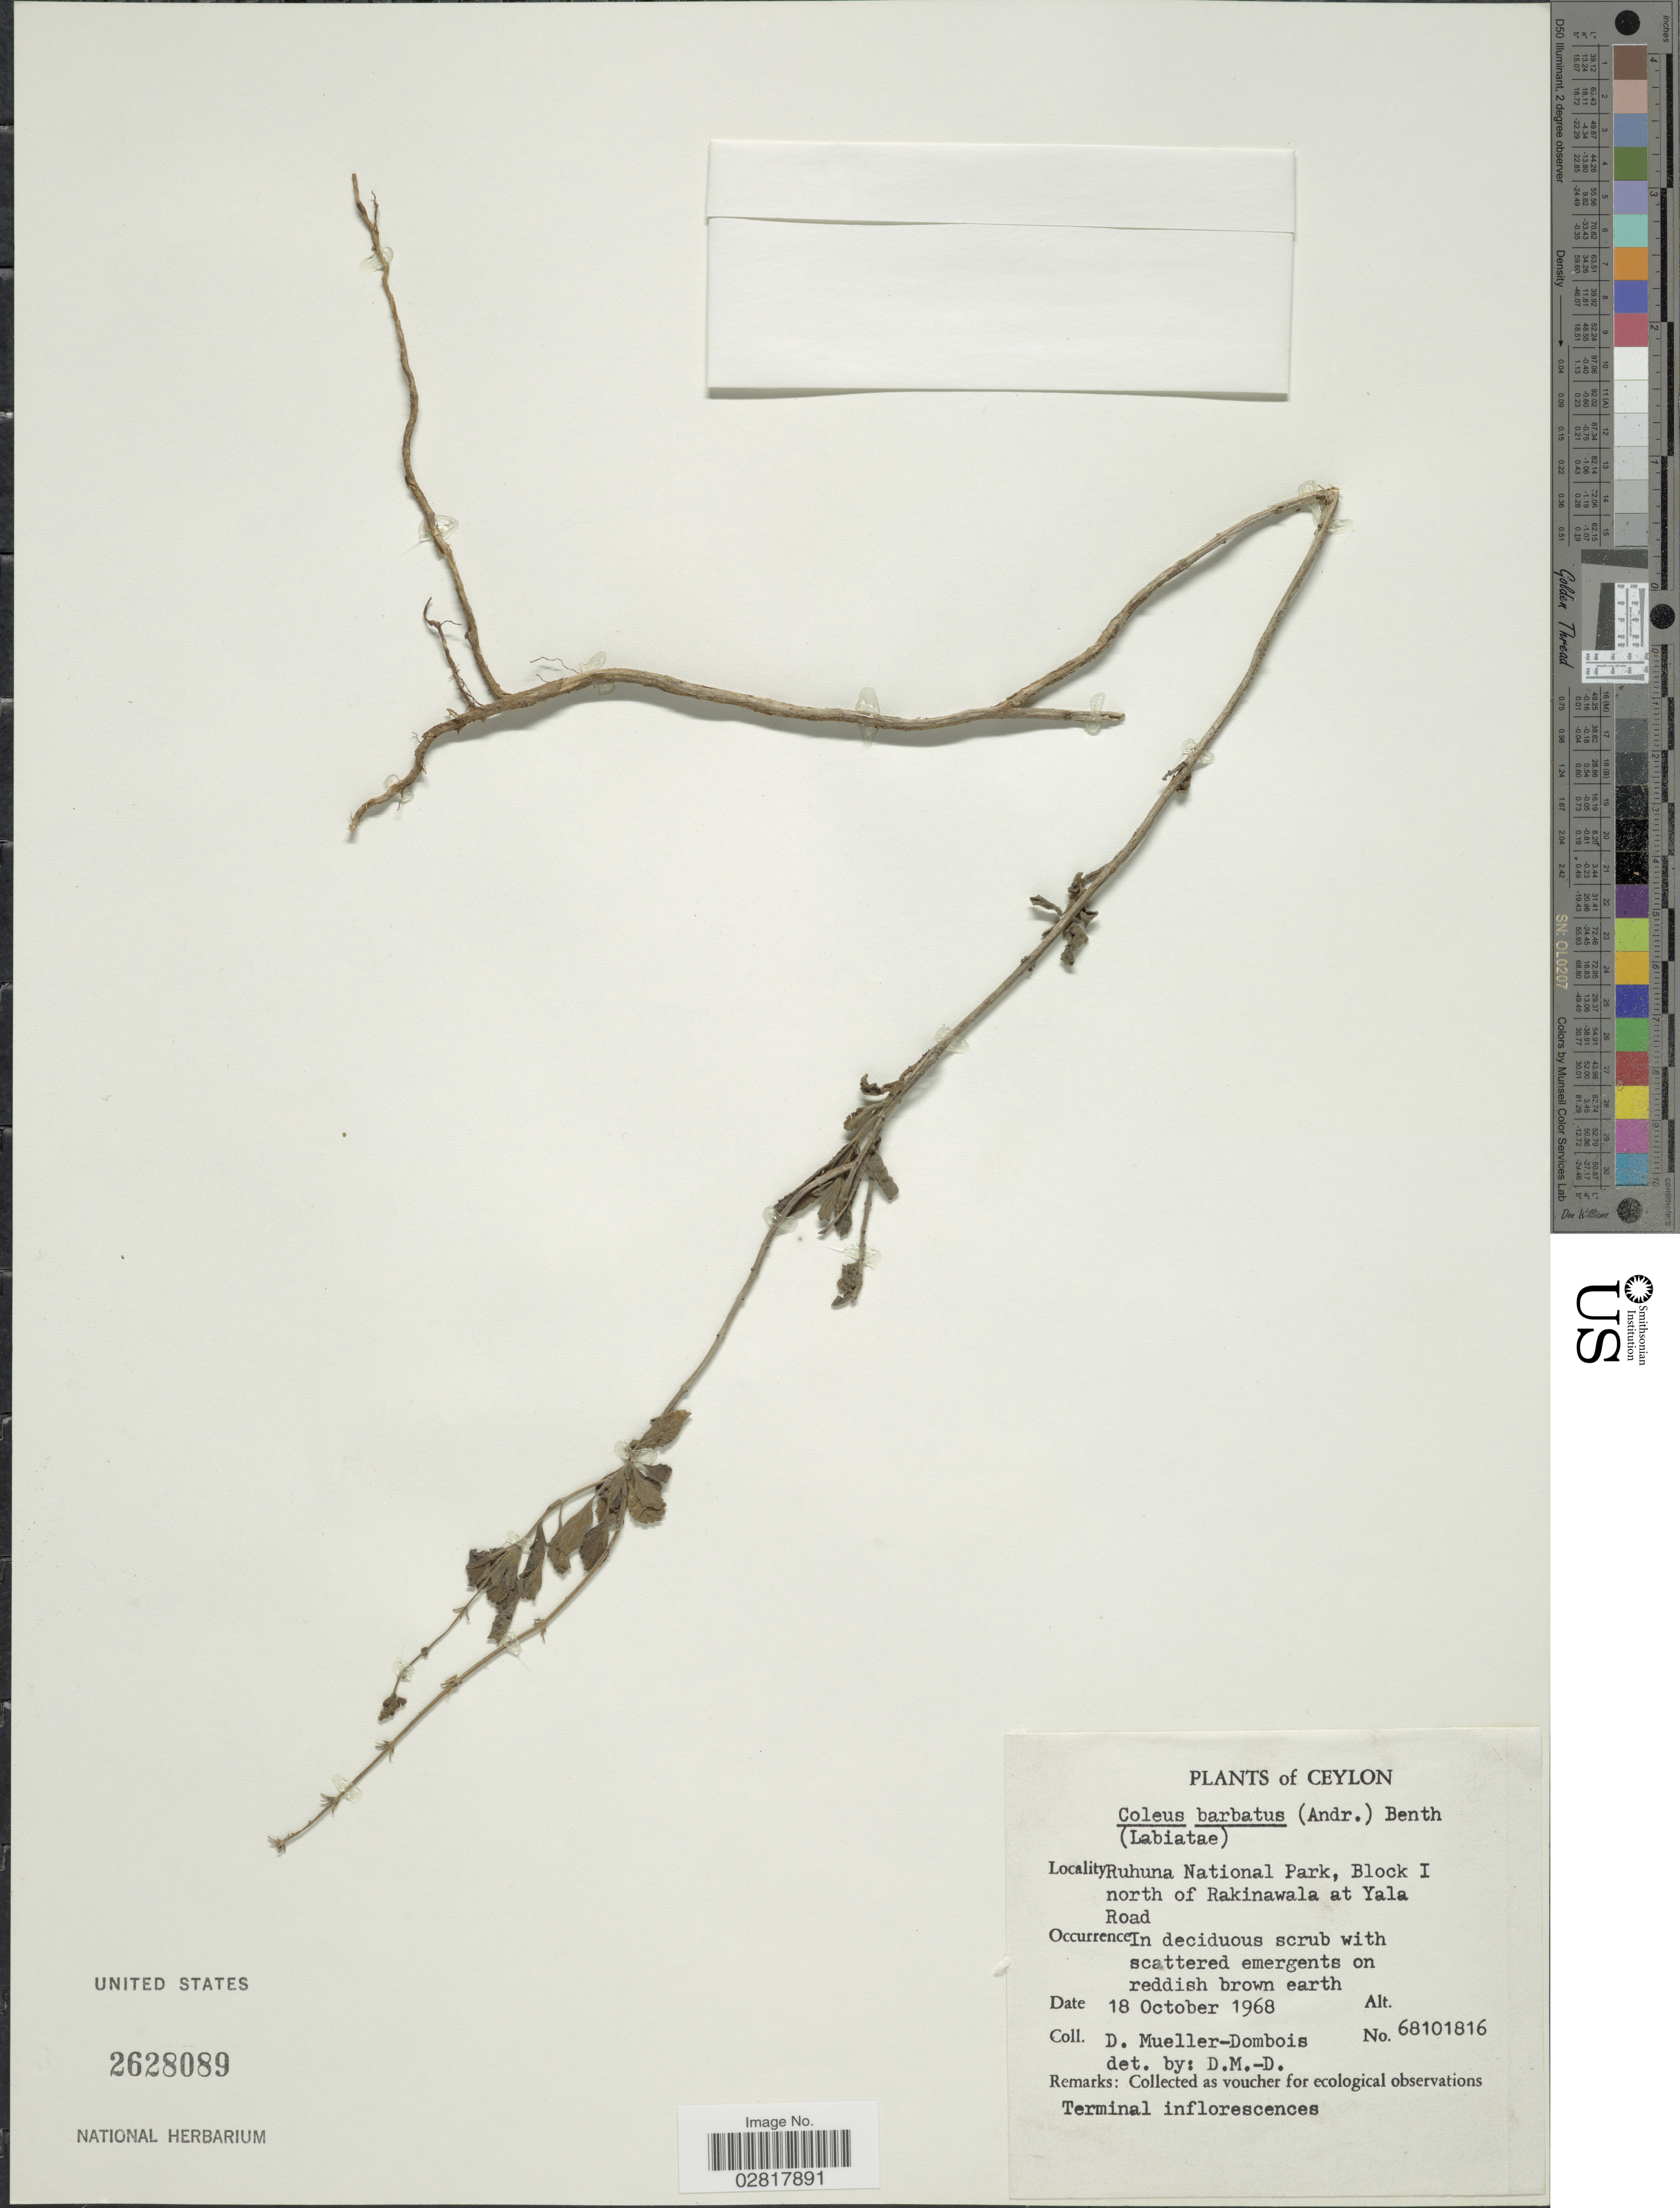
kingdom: Plantae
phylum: Tracheophyta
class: Magnoliopsida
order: Lamiales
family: Lamiaceae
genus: Plectranthus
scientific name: Plectranthus barbatus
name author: Andrews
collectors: D. Mueller-Dombois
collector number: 68101816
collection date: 1968-10-18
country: Sri Lanka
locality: Ceylon. Ruhuna National Park, Block I north of Rakinawala at Yala Road.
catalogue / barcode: US 2628089